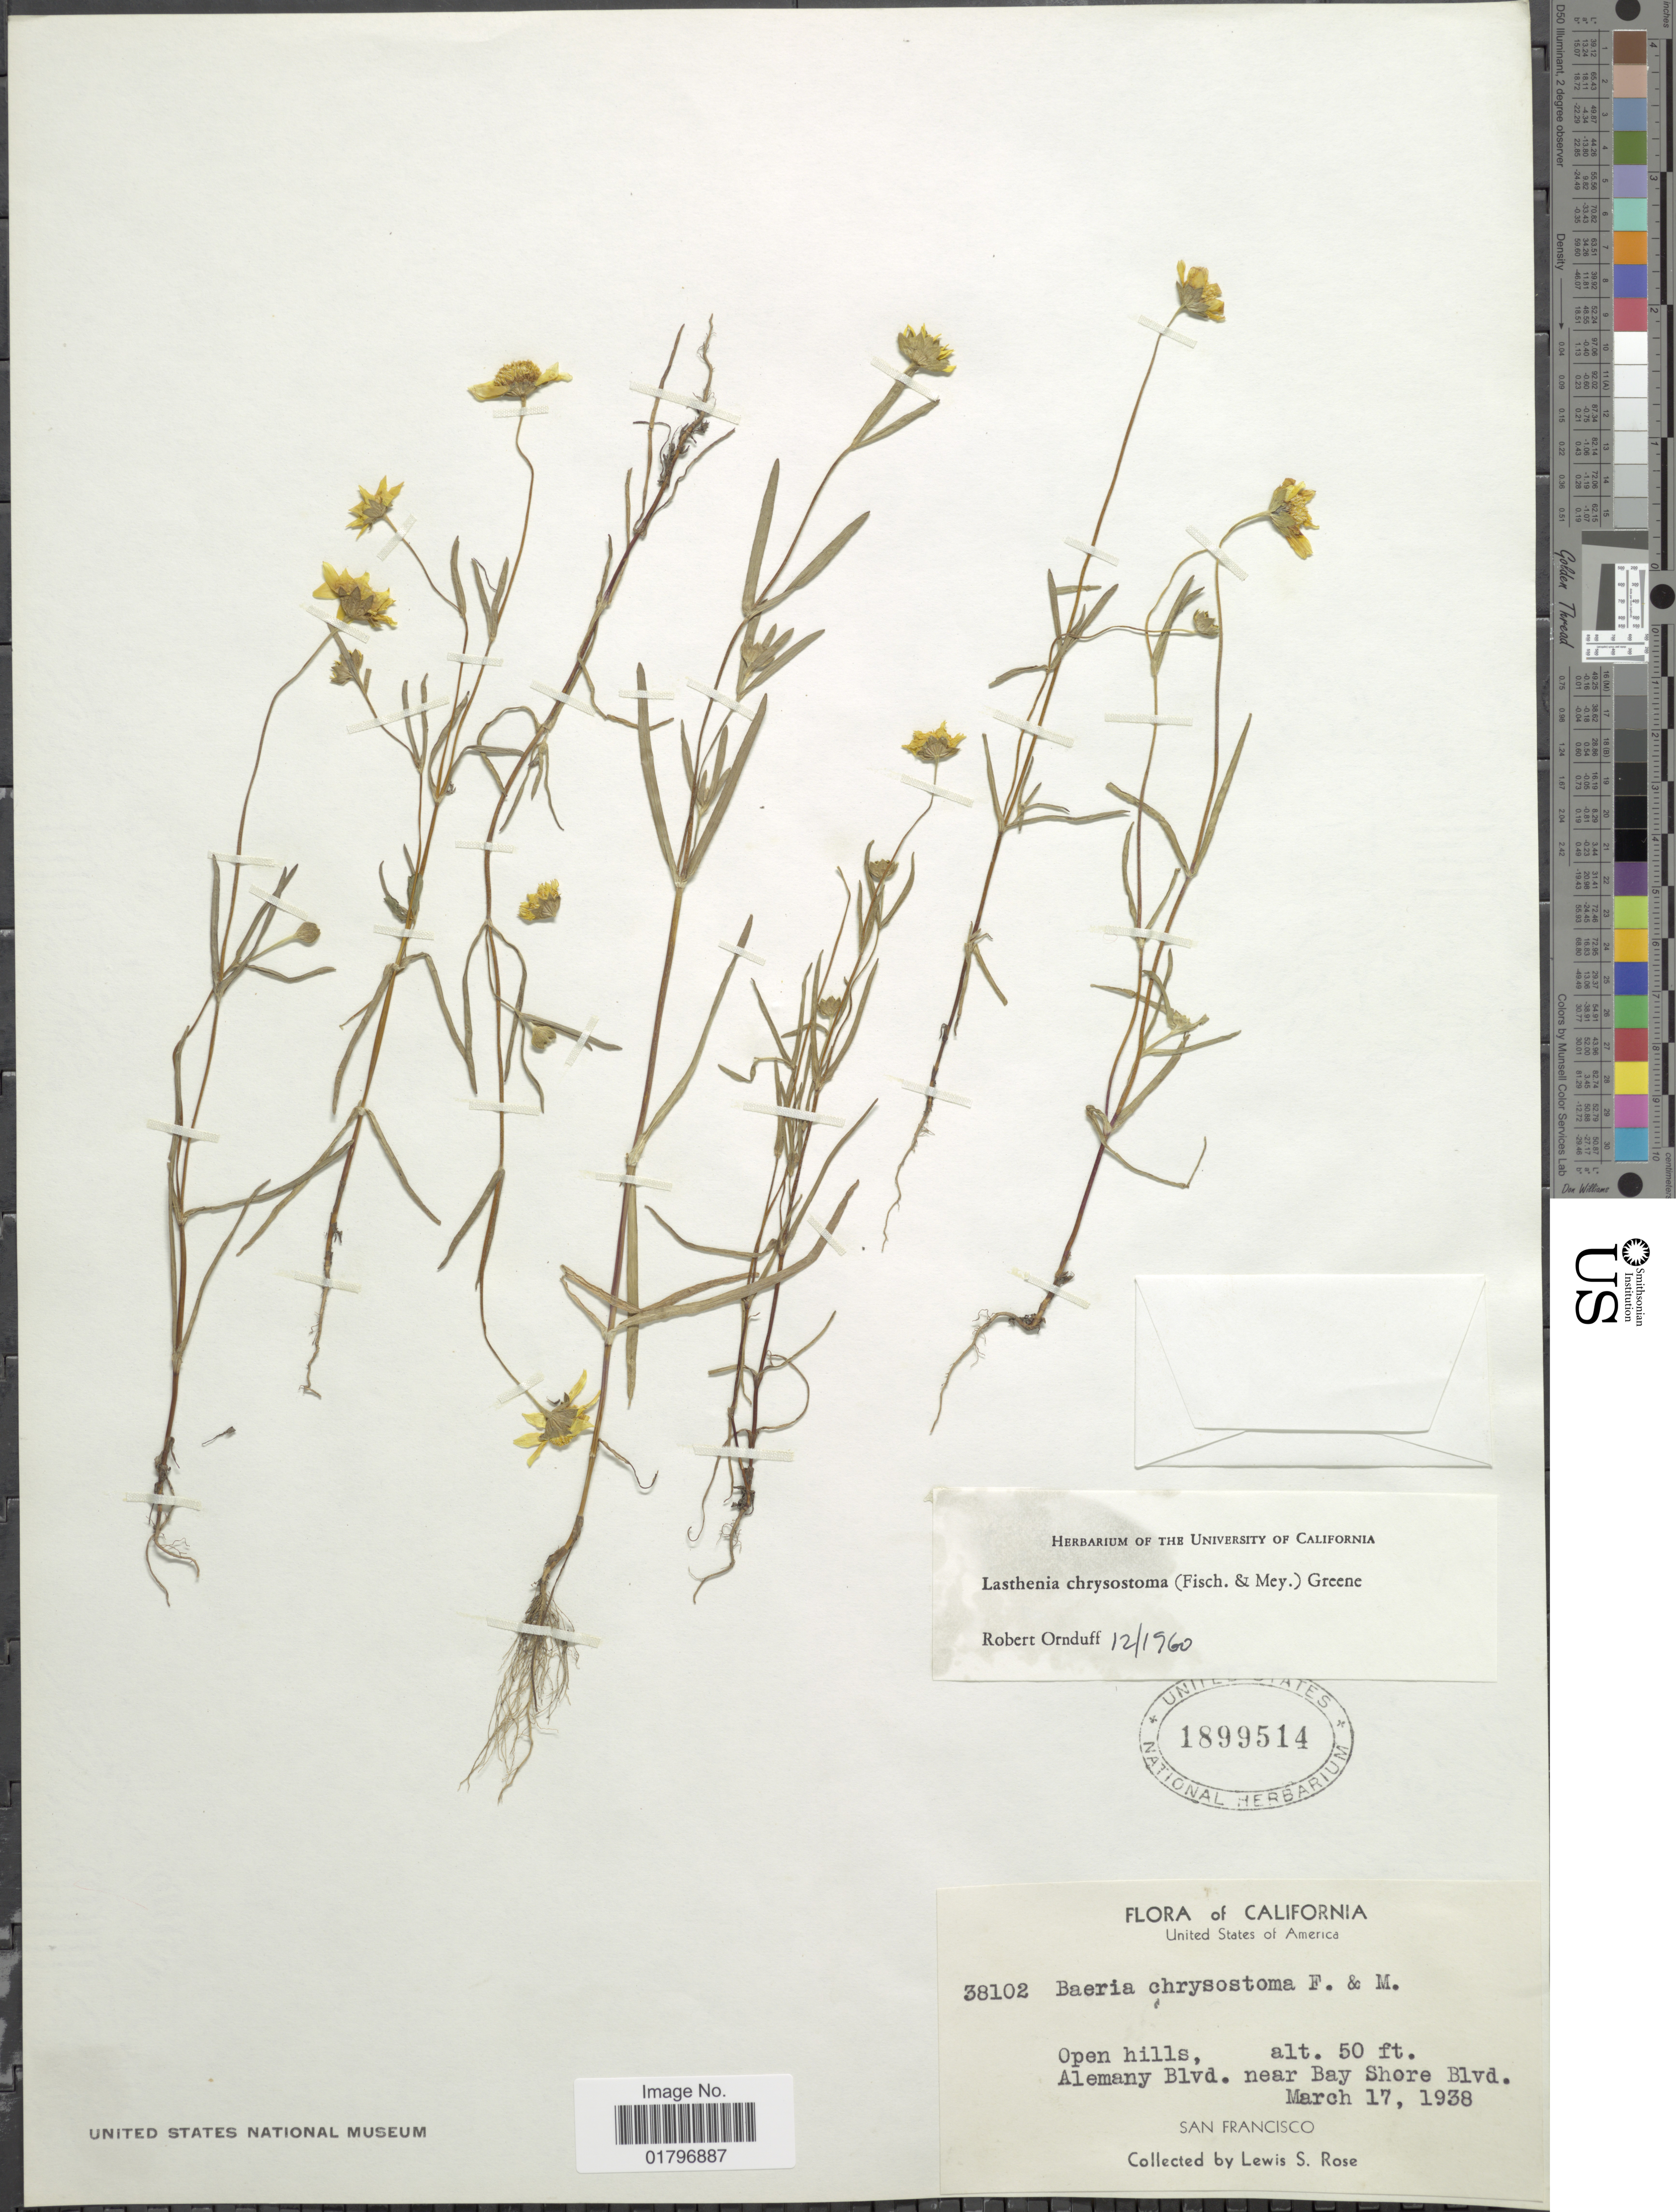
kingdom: Plantae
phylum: Tracheophyta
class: Magnoliopsida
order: Asterales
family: Asteraceae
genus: Lasthenia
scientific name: Lasthenia chrysostoma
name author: (Fisch. & C.A. Mey.) Greene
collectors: L. S. Rose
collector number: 38102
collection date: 1938-03-17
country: United States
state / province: California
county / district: San Francisco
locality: Open hills, Alemany Blvd. near Bay Shore Blvd. San Francisco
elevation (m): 15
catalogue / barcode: US 1899514